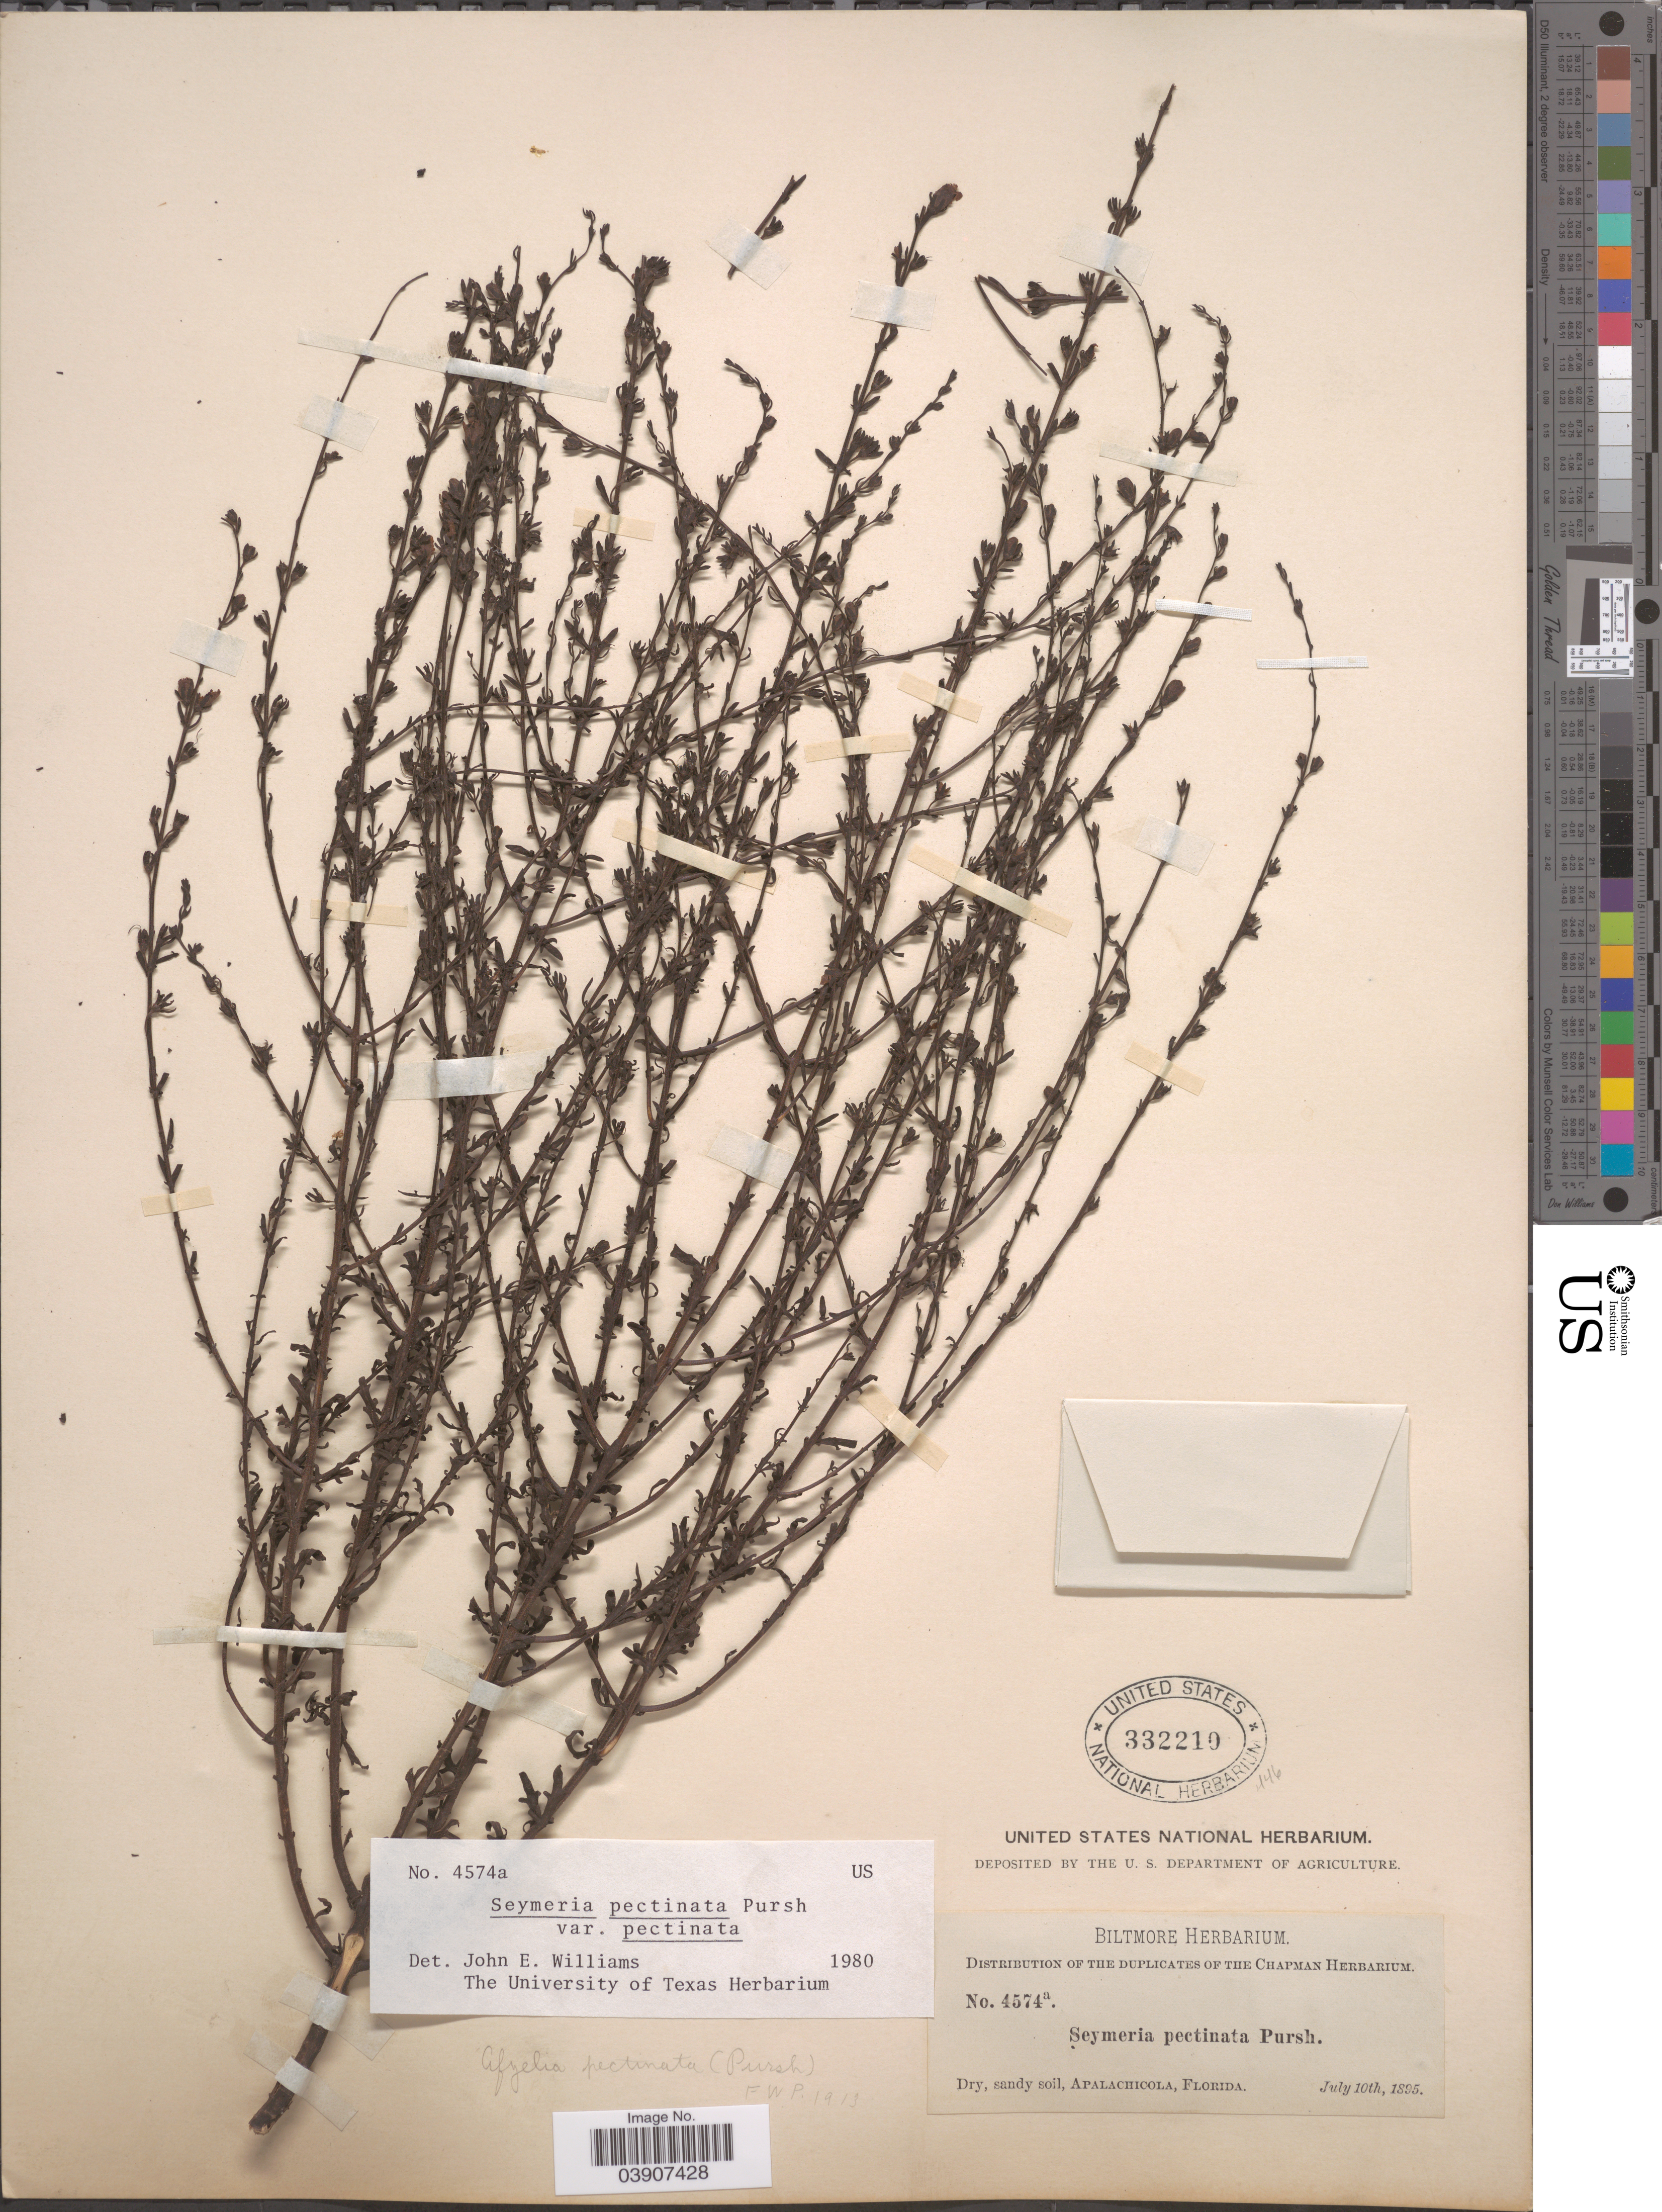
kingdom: Plantae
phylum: Tracheophyta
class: Magnoliopsida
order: Lamiales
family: Orobanchaceae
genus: Seymeria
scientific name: Seymeria pectinata var. pectinata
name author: Pursh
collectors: ex herb. Biltmore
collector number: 4574a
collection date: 1895-07-10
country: United States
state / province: Florida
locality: Apalachicola.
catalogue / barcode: US 332210